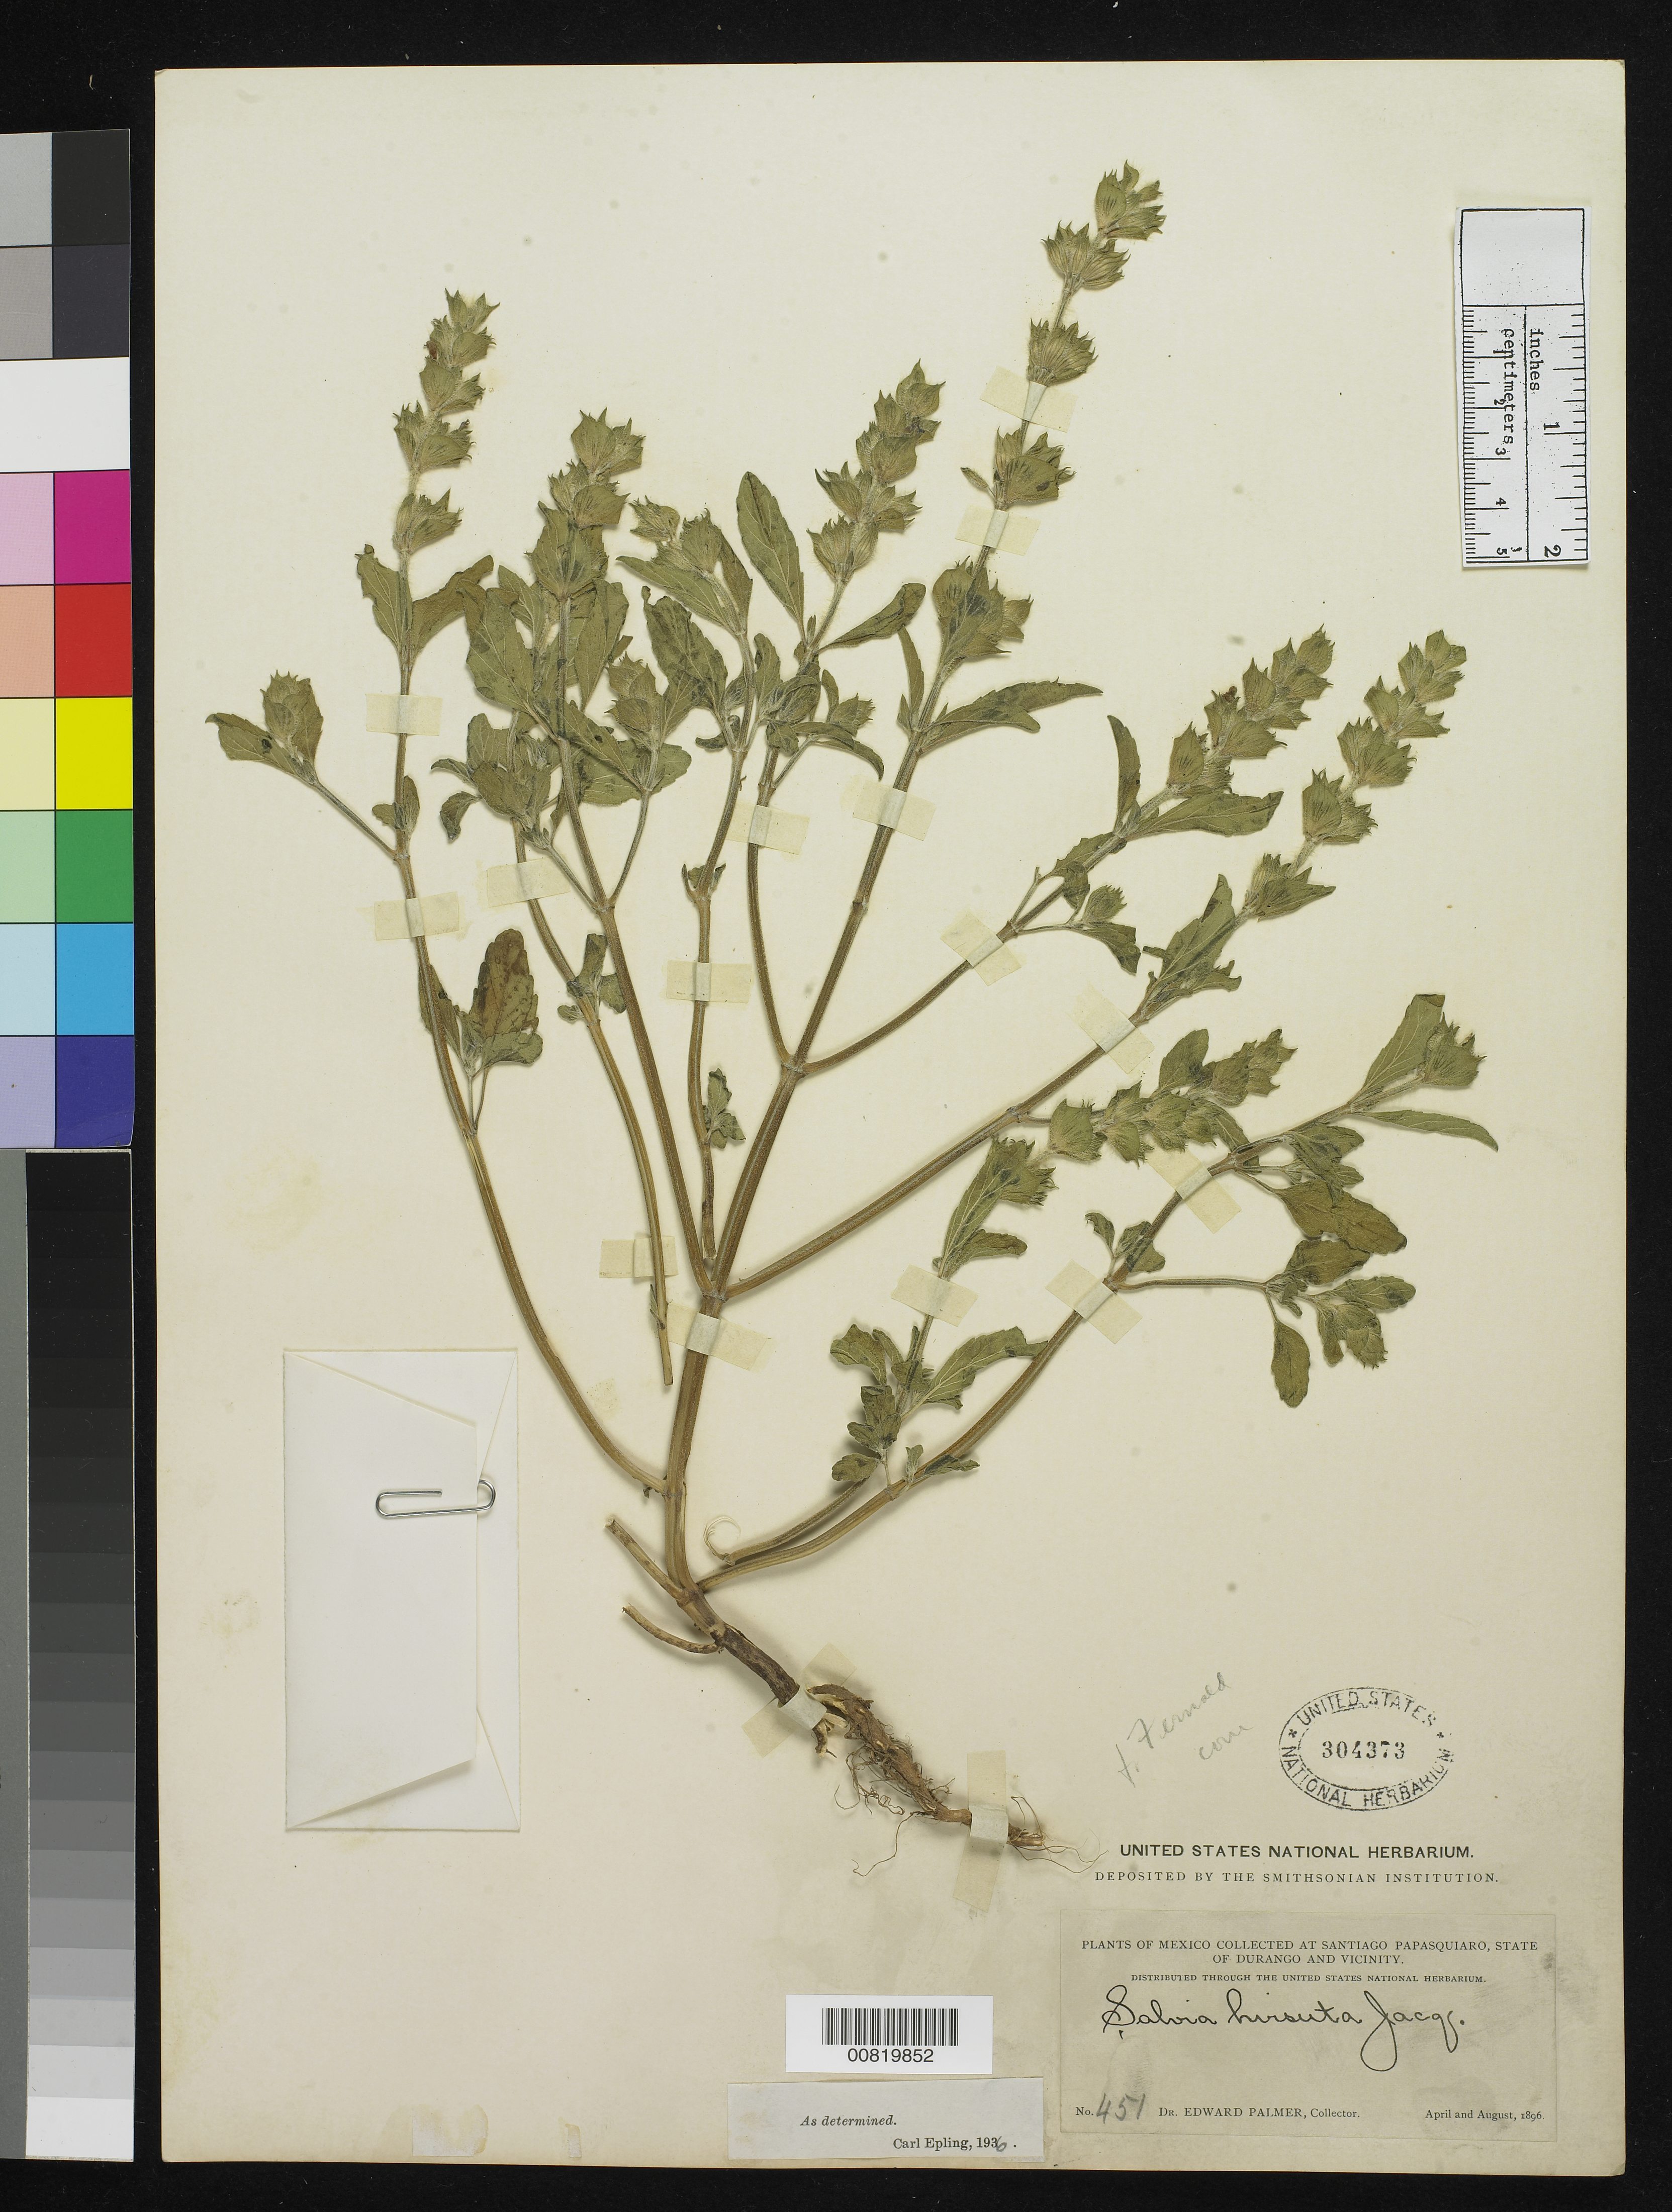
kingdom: Plantae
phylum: Tracheophyta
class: Magnoliopsida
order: Lamiales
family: Lamiaceae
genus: Salvia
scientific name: Salvia hirsuta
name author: Jacq.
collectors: E. Palmer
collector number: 451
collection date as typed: Apr 1896 to -- Aug 1896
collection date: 1896-04/1896-08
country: Mexico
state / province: Durango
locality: Santiago Papasquiaro, Durango and vicinity.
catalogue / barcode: US 304373